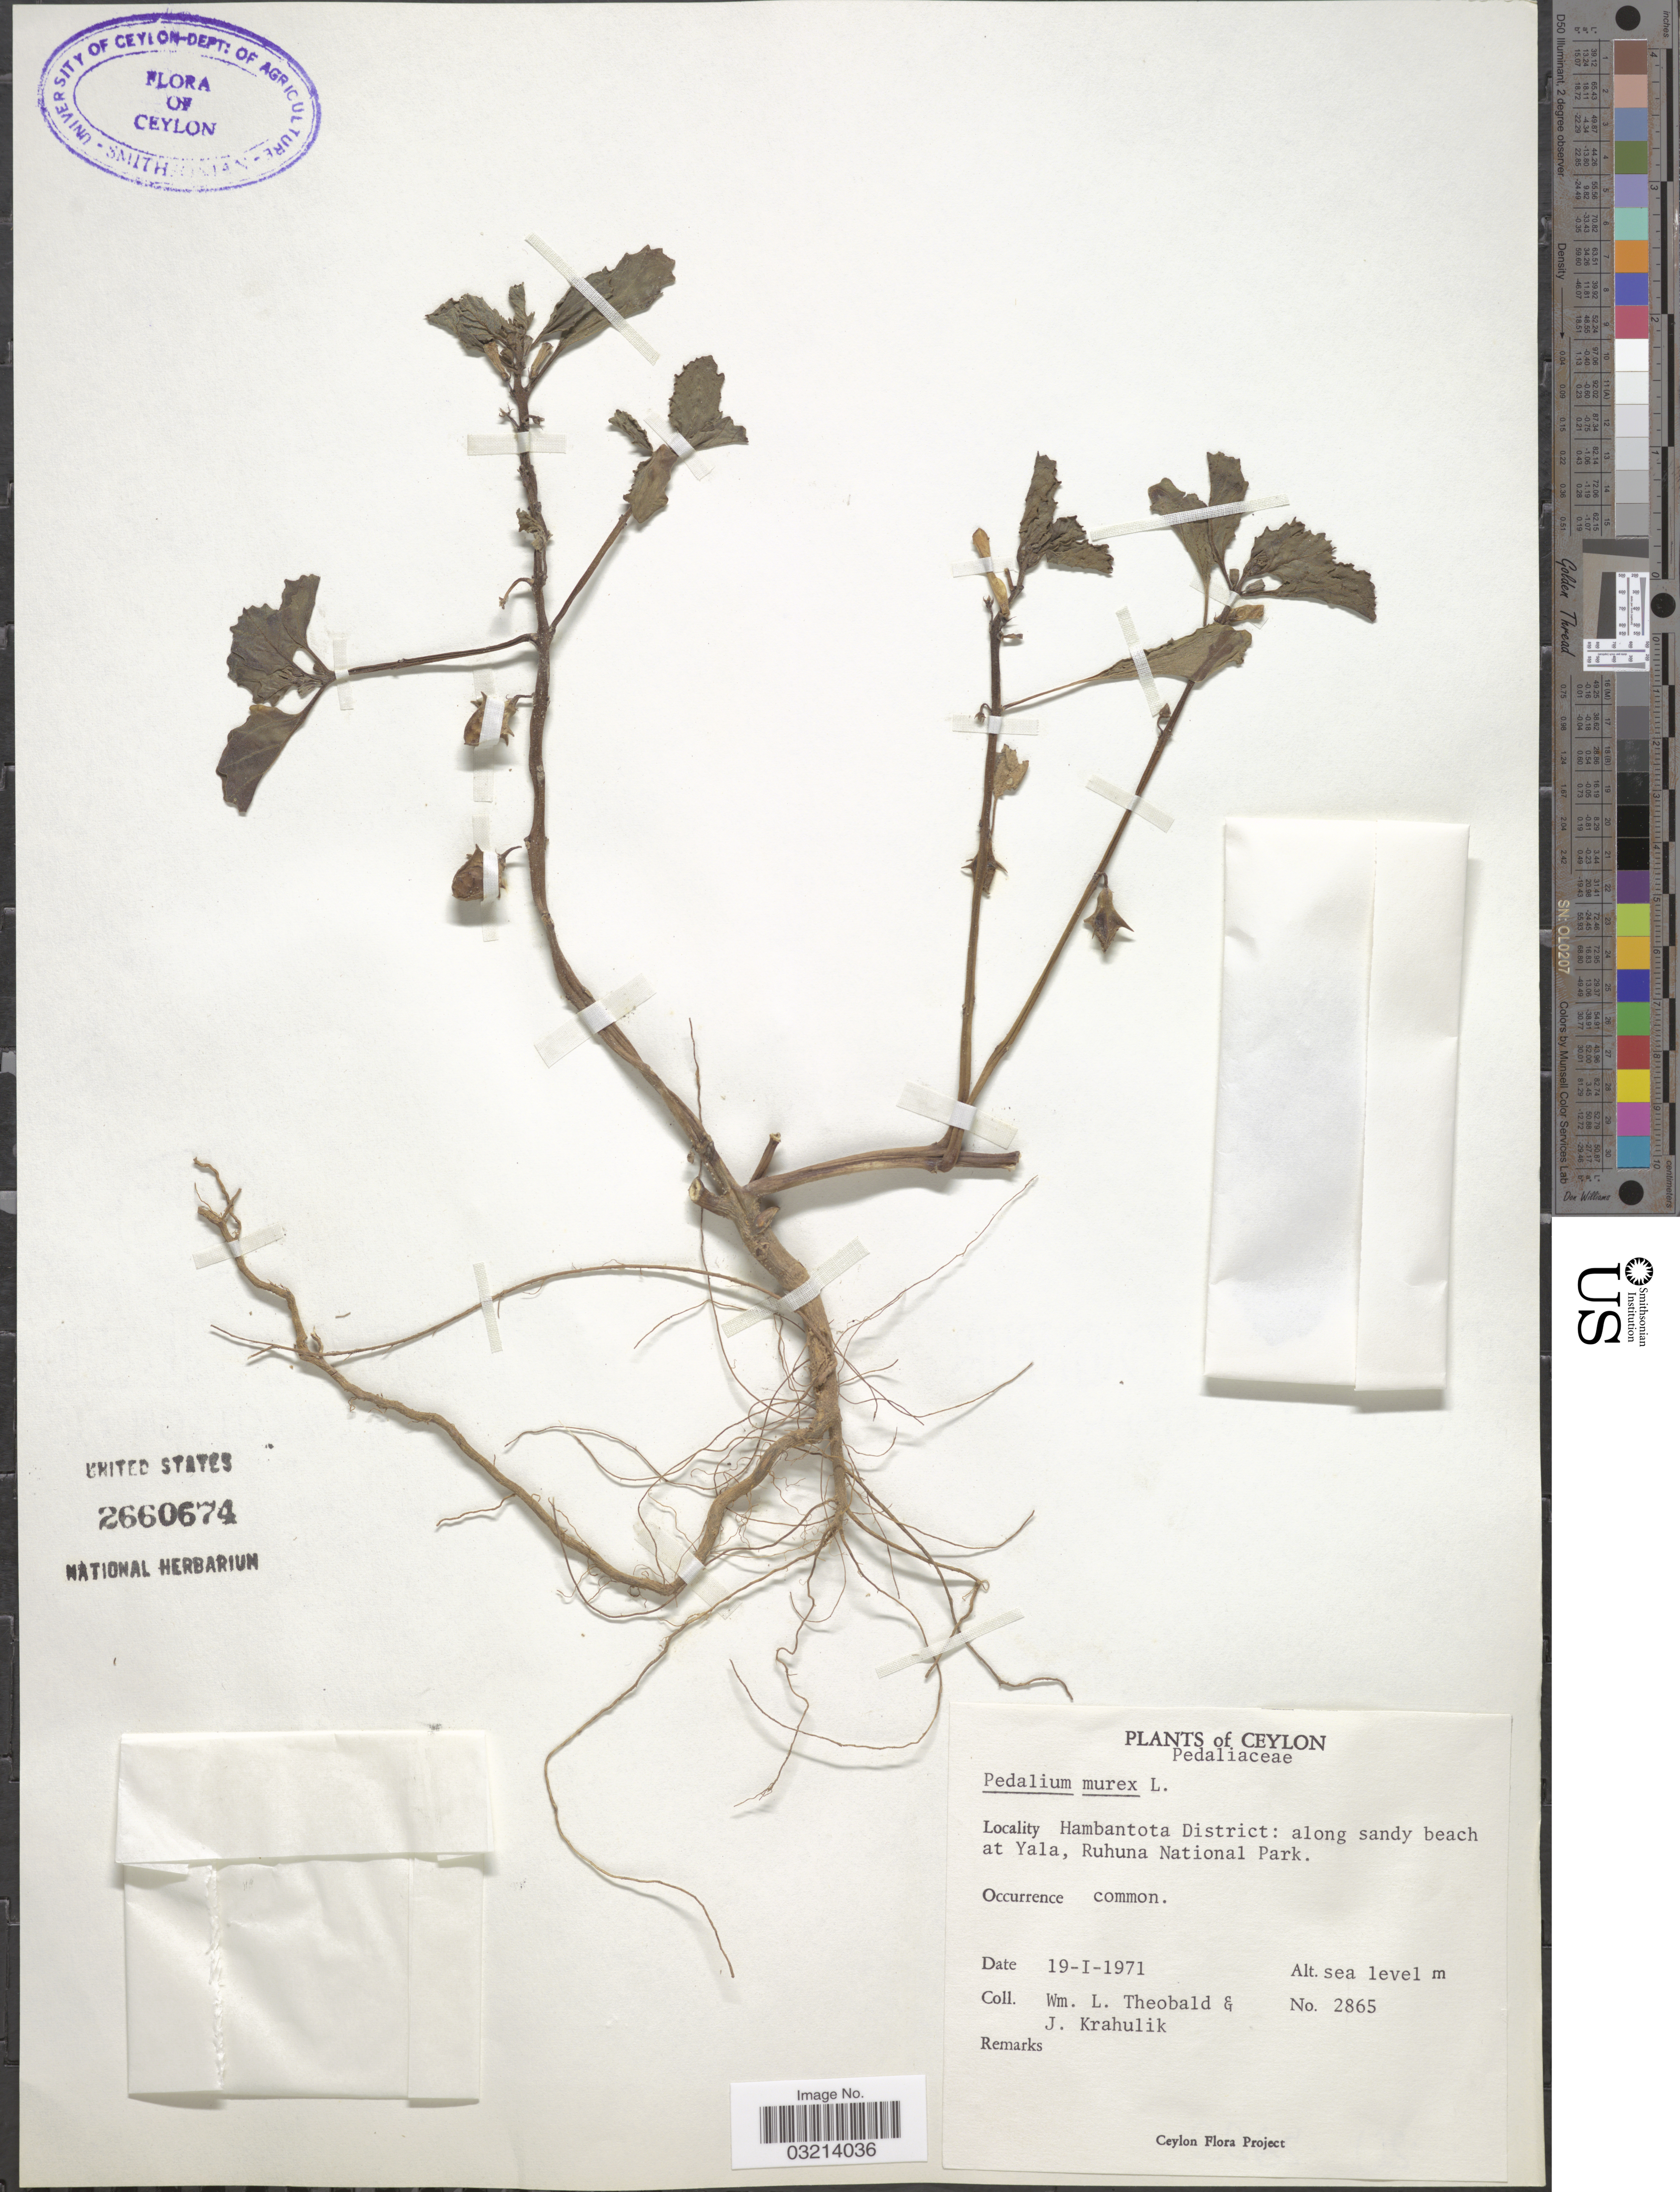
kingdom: Plantae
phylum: Tracheophyta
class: Magnoliopsida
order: Lamiales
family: Pedaliaceae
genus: Pedalium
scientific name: Pedalium murex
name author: L.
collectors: W. L. Theobald & J. Krahulik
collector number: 2865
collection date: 1971-01-19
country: Sri Lanka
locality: Ceylon. Hambantota District: along sandy beach at Yala, Ruhuna National Park.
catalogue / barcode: US 2660674